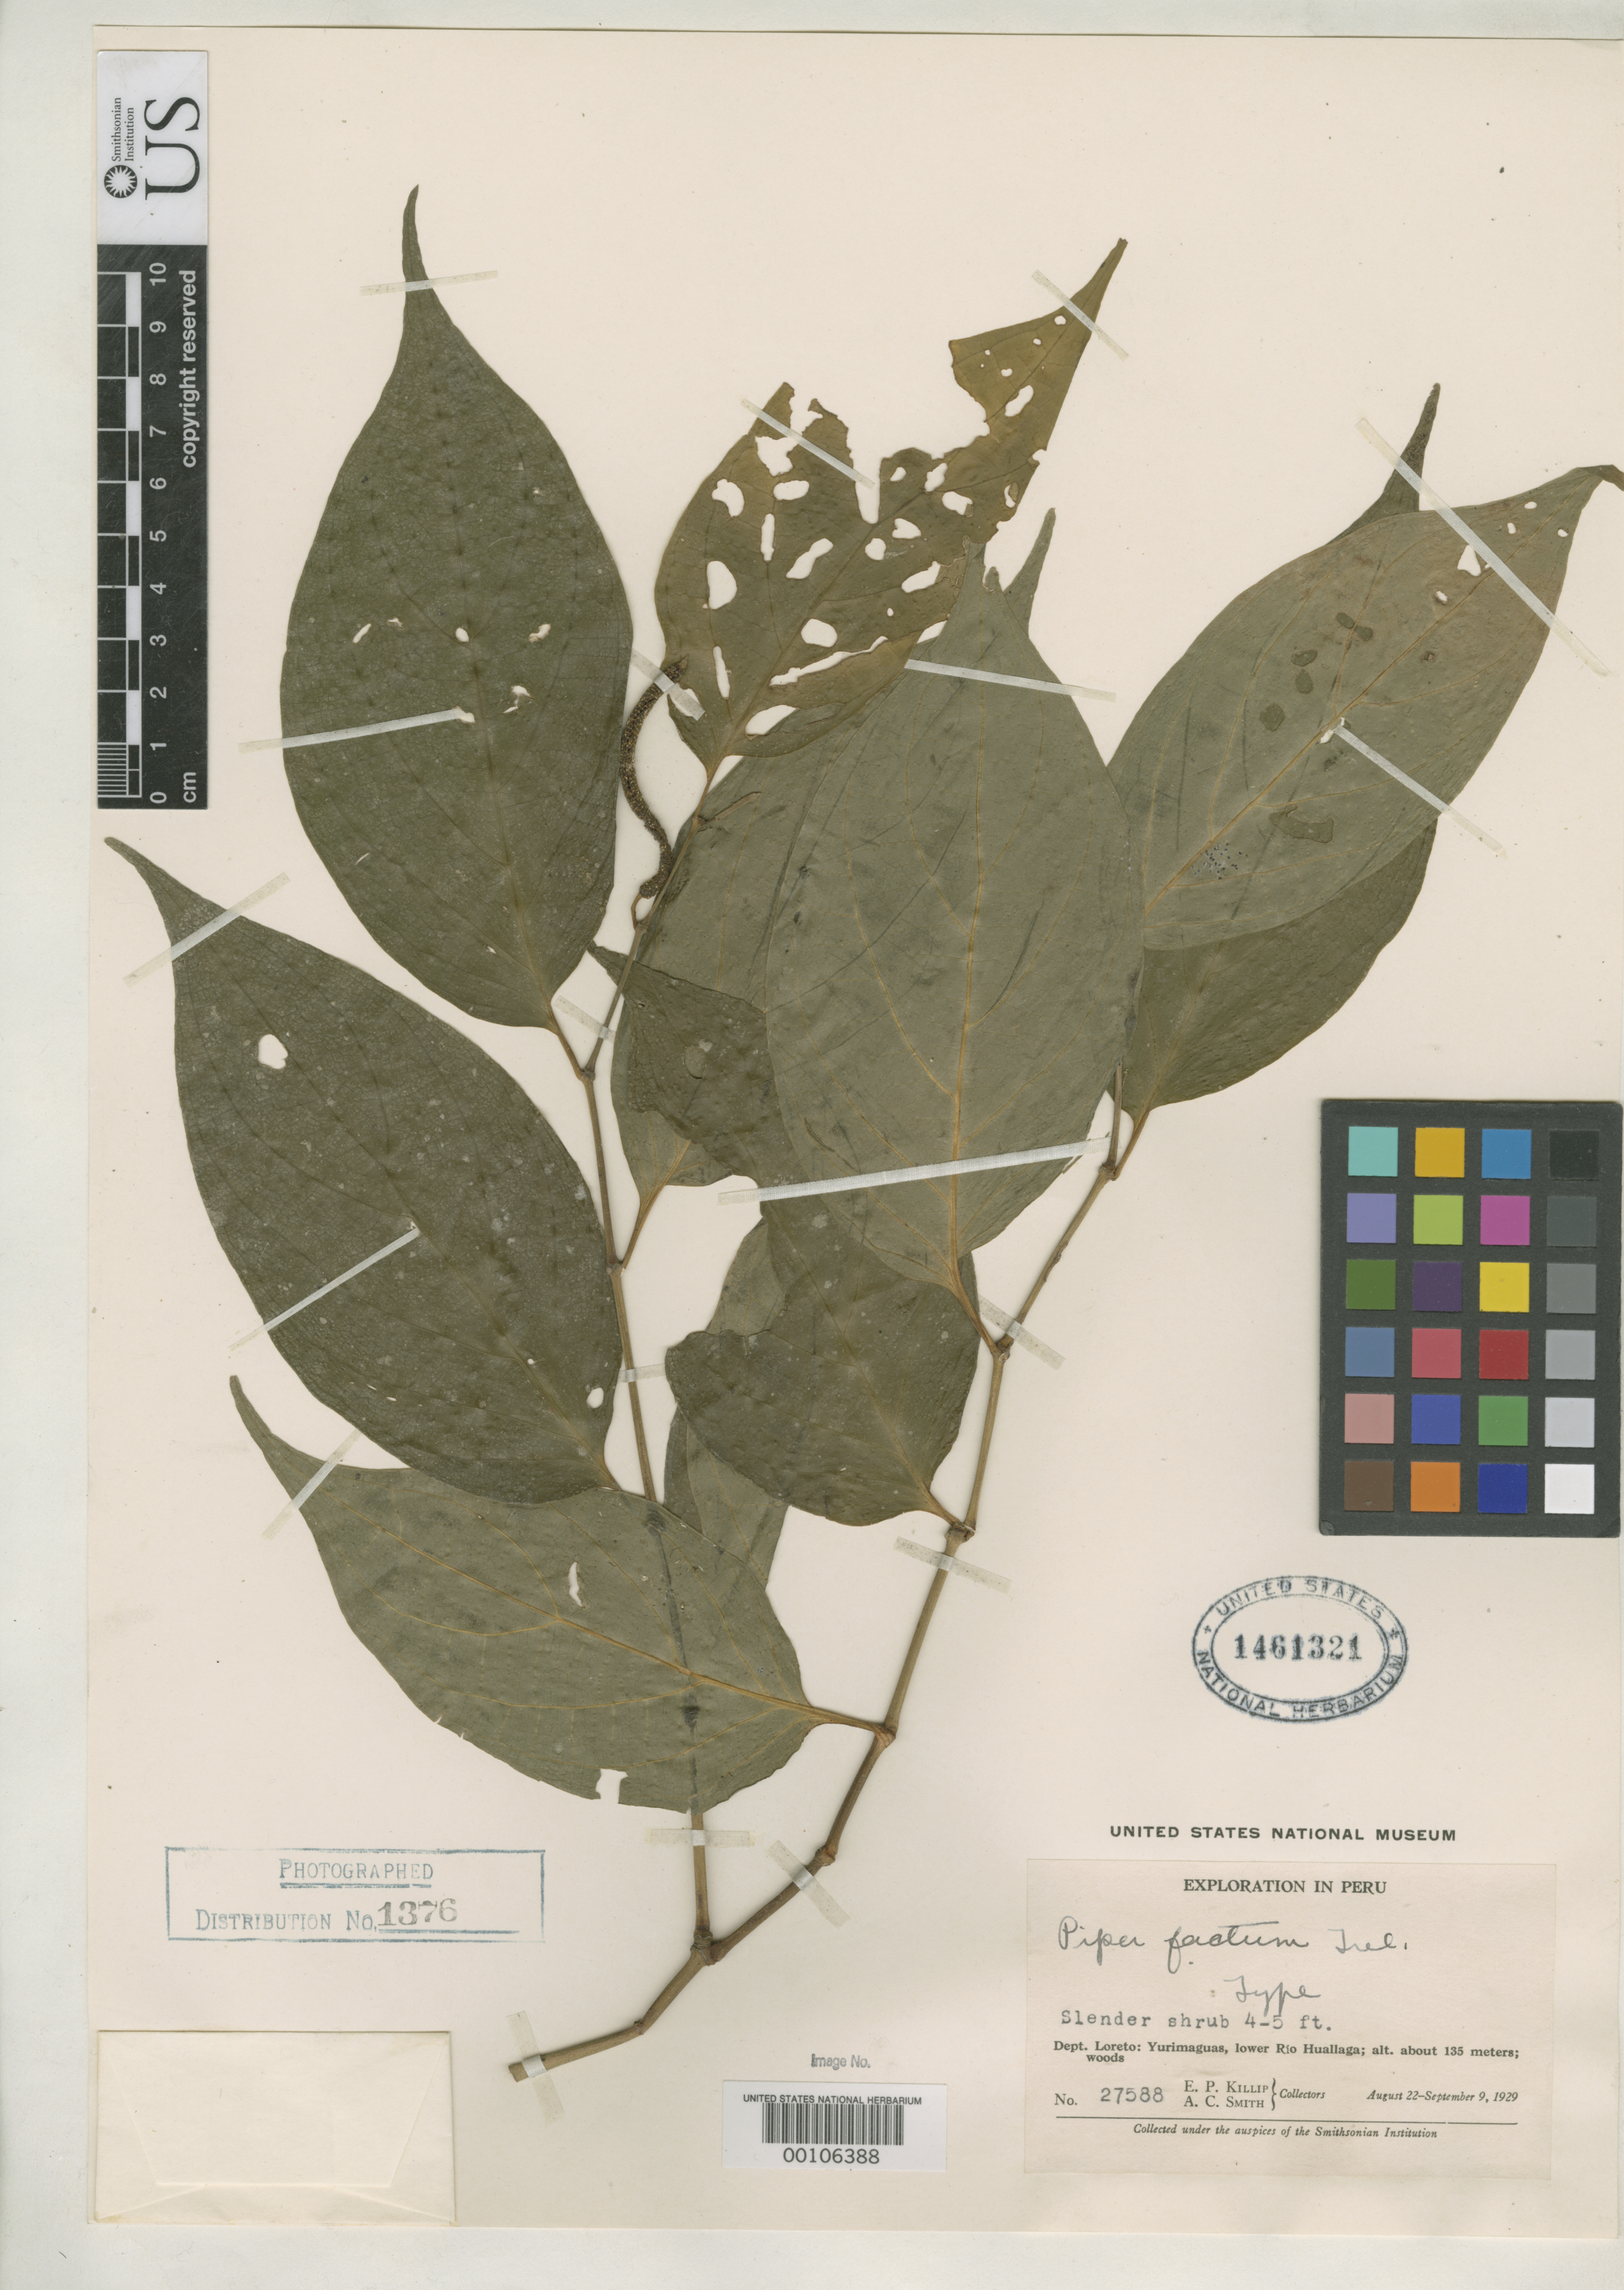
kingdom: Plantae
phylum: Tracheophyta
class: Magnoliopsida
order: Piperales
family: Piperaceae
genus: Piper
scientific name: Piper factum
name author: Trel. in J.F. Macbr.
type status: Holotype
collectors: E. P. Killip & A. C. Smith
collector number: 27588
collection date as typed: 22 Aug 1929 to 09 Sep 1929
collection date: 1929-08-22/1929-09-09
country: Peru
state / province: Loreto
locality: Yurimaguas, lower Rio Huallaga.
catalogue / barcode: US 1461321